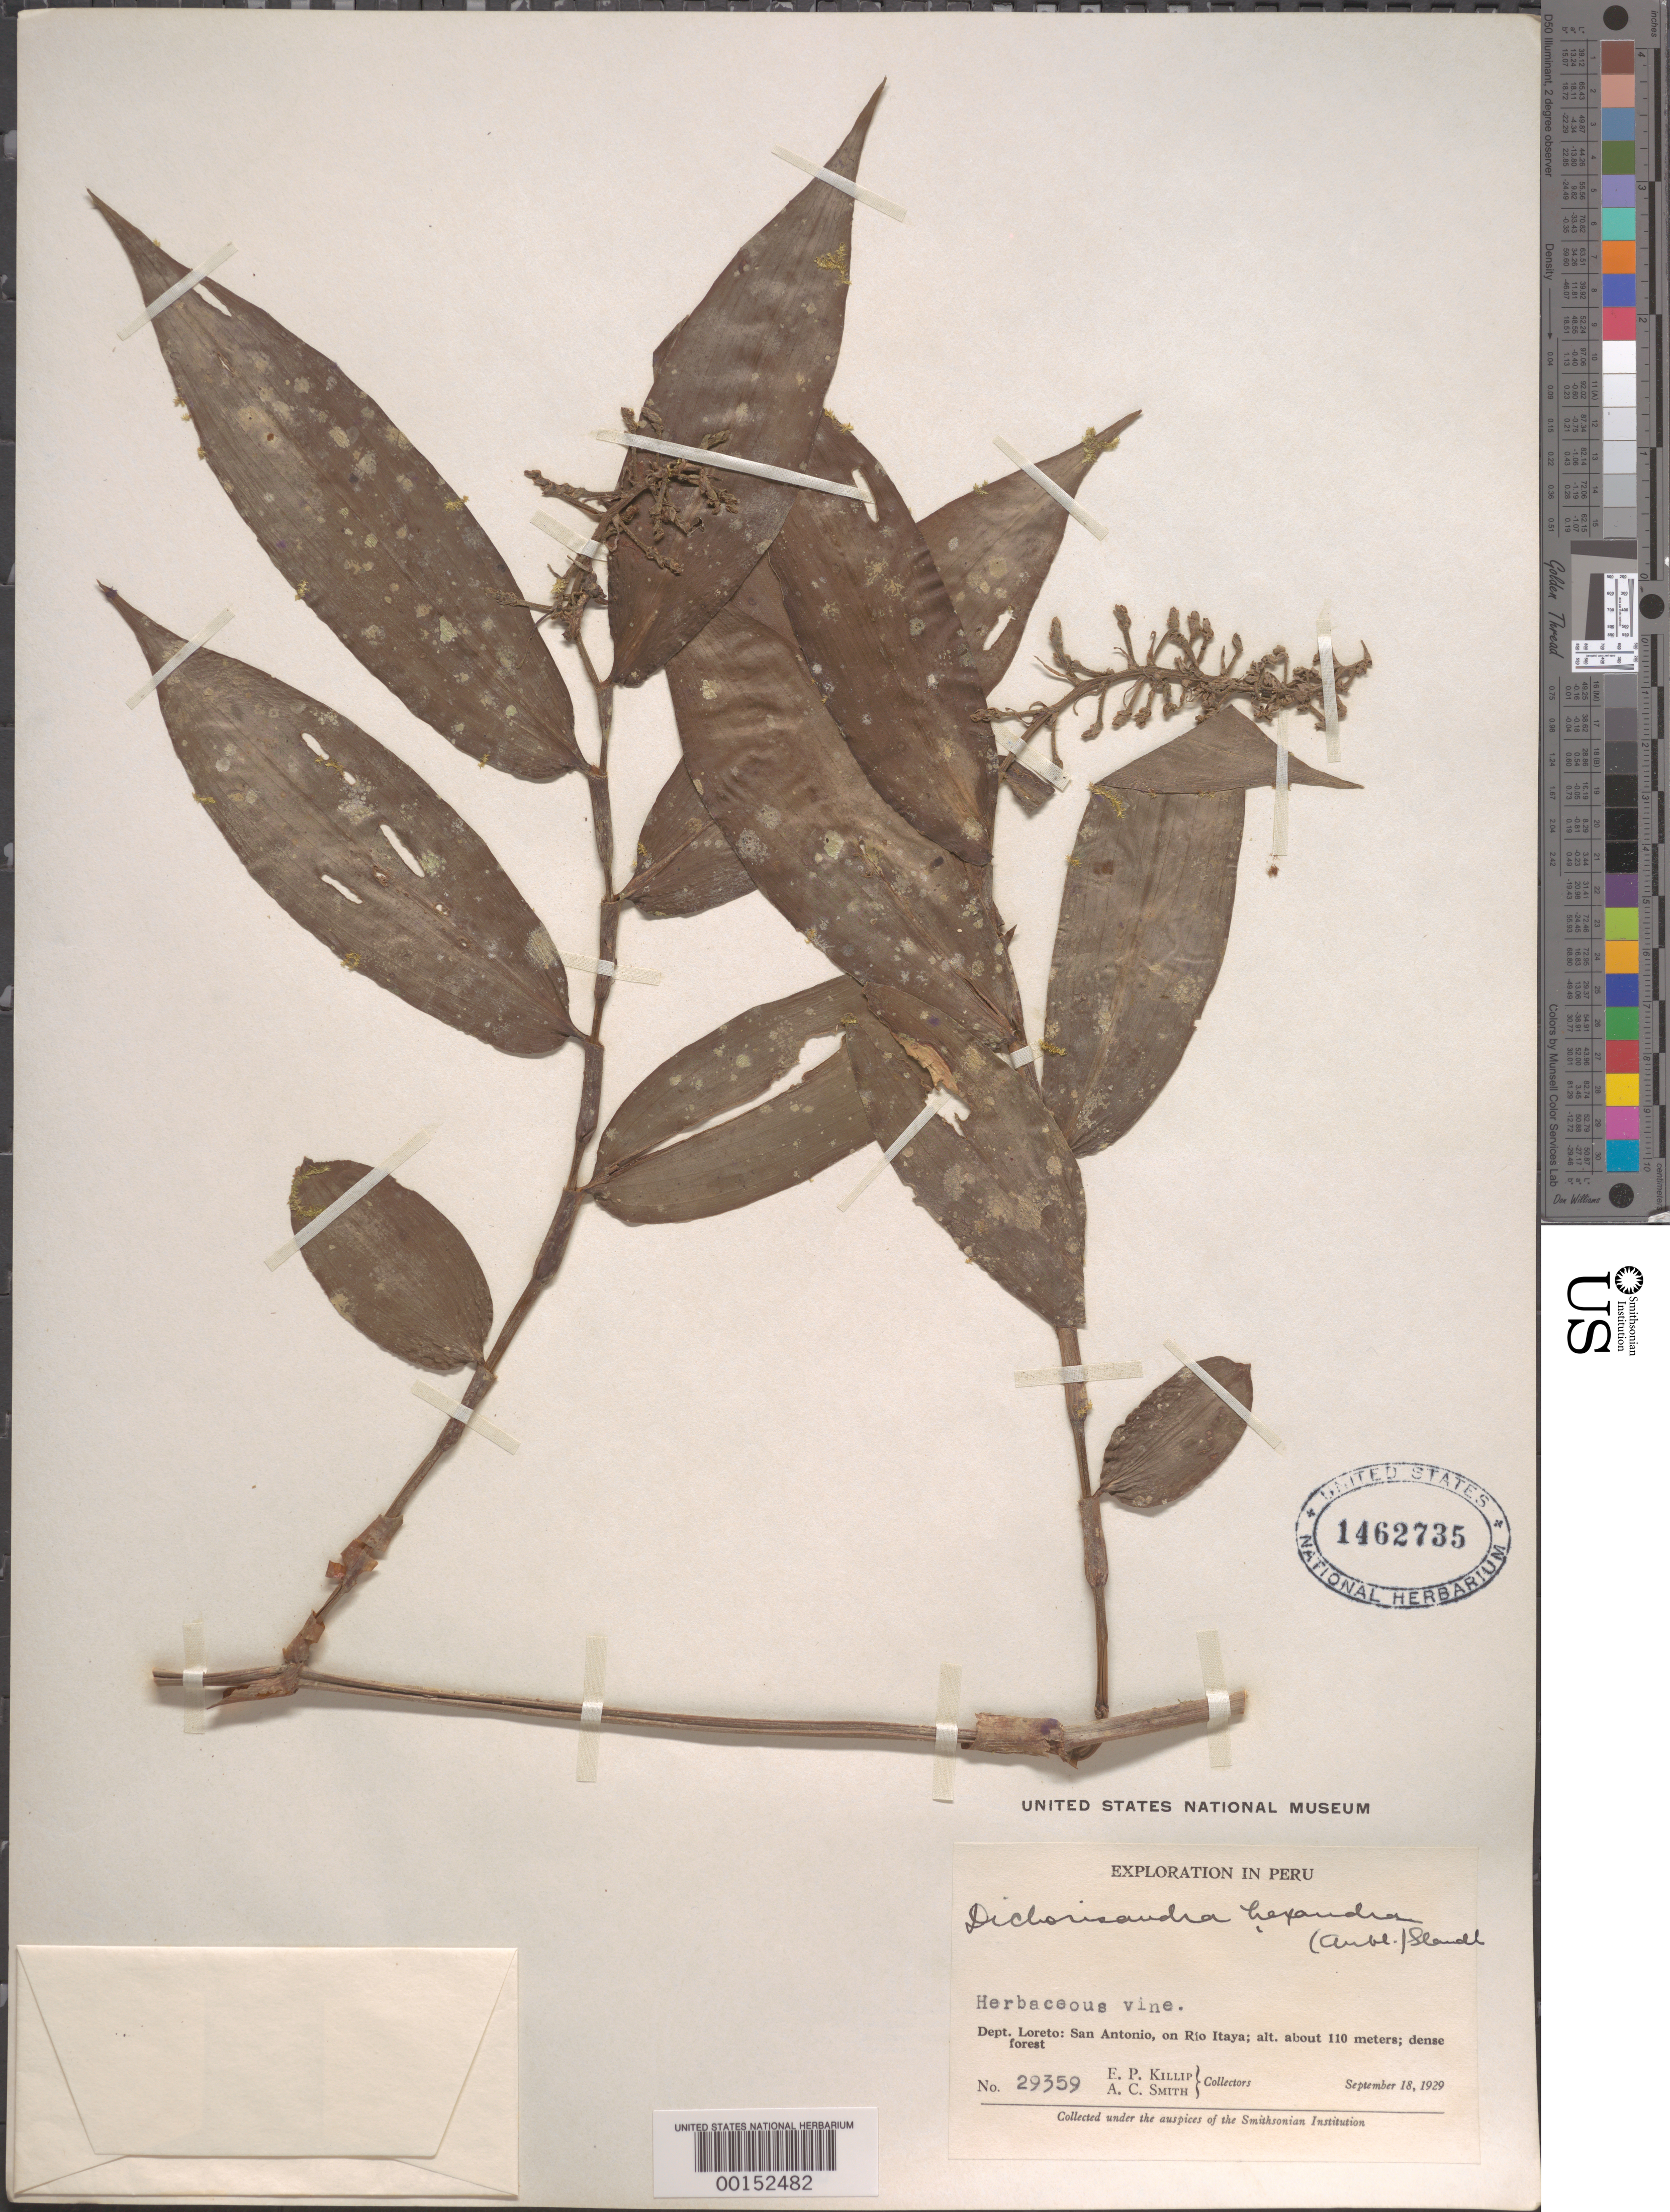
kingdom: Plantae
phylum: Tracheophyta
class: Liliopsida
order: Commelinales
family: Commelinaceae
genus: Dichorisandra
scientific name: Dichorisandra hexandra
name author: (Aubl.) Standl.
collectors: E. P. Killip & A. C. Smith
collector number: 29359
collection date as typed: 18 Sep 1929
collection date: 1929-09-18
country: Peru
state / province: Loreto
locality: San antonio, on rio itaya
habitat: Forest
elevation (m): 110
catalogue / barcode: US 1462735